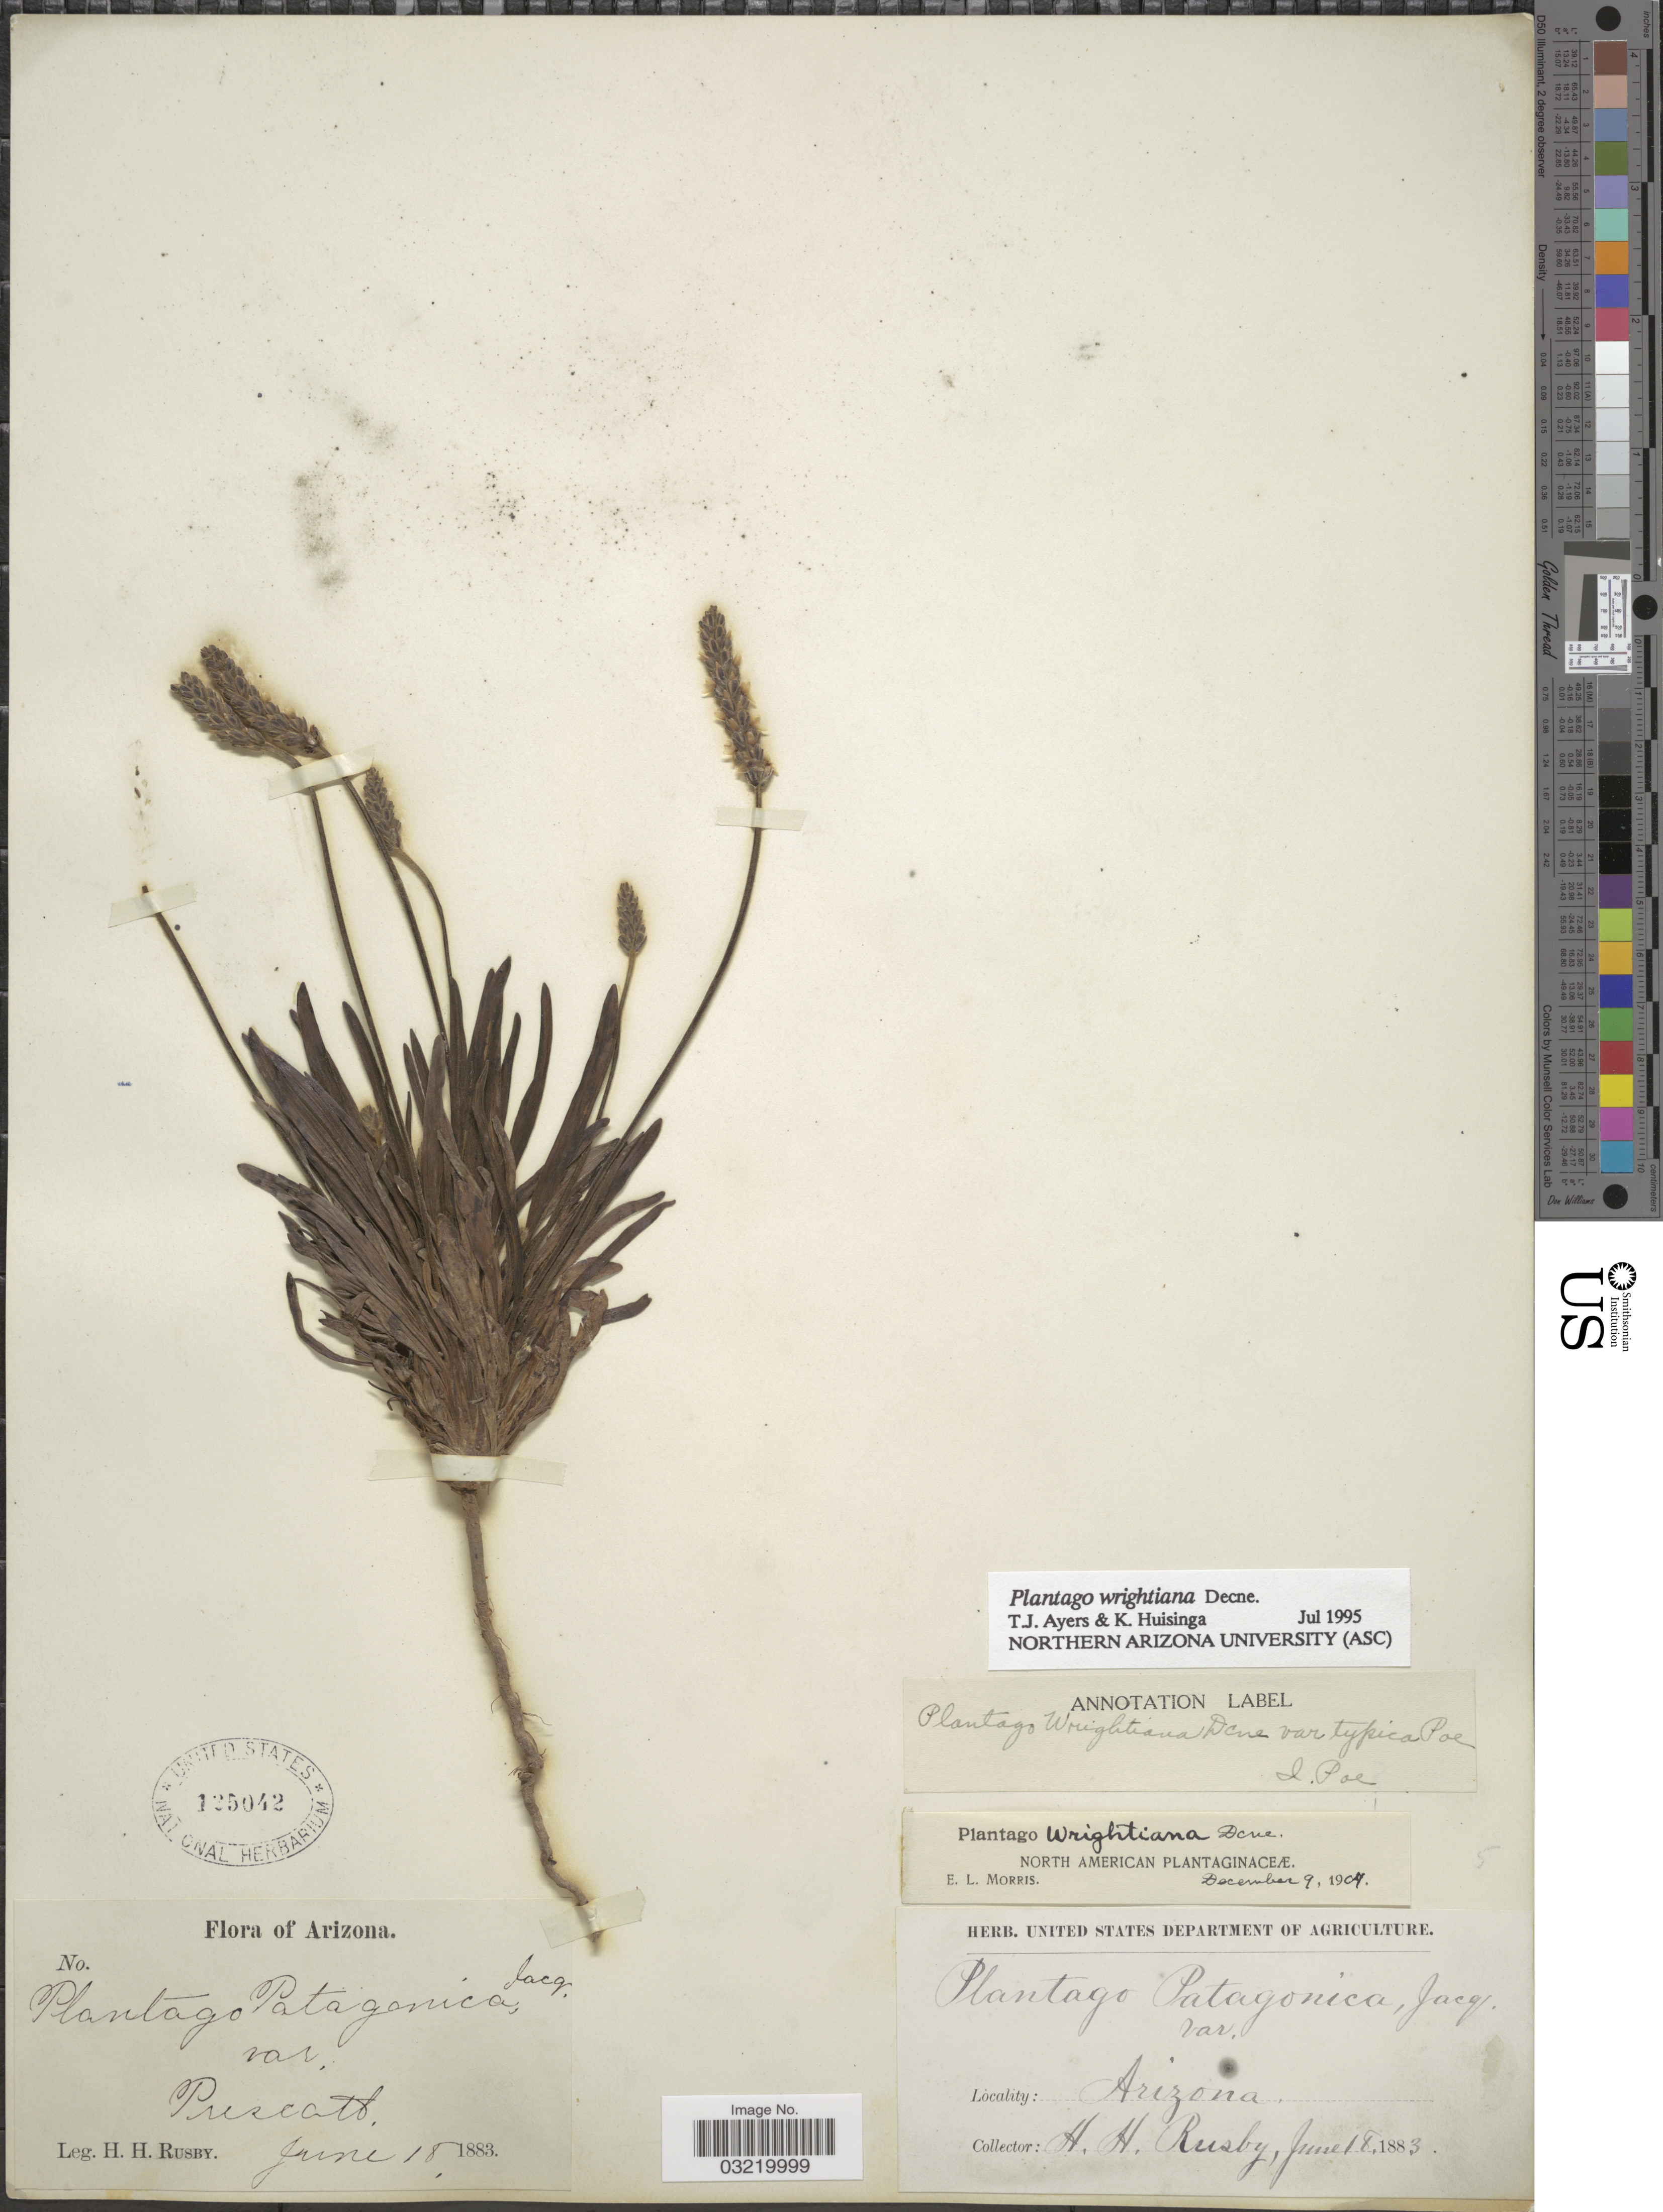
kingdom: Plantae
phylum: Tracheophyta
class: Magnoliopsida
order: Lamiales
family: Plantaginaceae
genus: Plantago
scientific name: Plantago wrightiana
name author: Decne. ex A. DC.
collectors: H. H. Rusby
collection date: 1883-06-18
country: United States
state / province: Arizona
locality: Prescott.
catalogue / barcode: US 125042